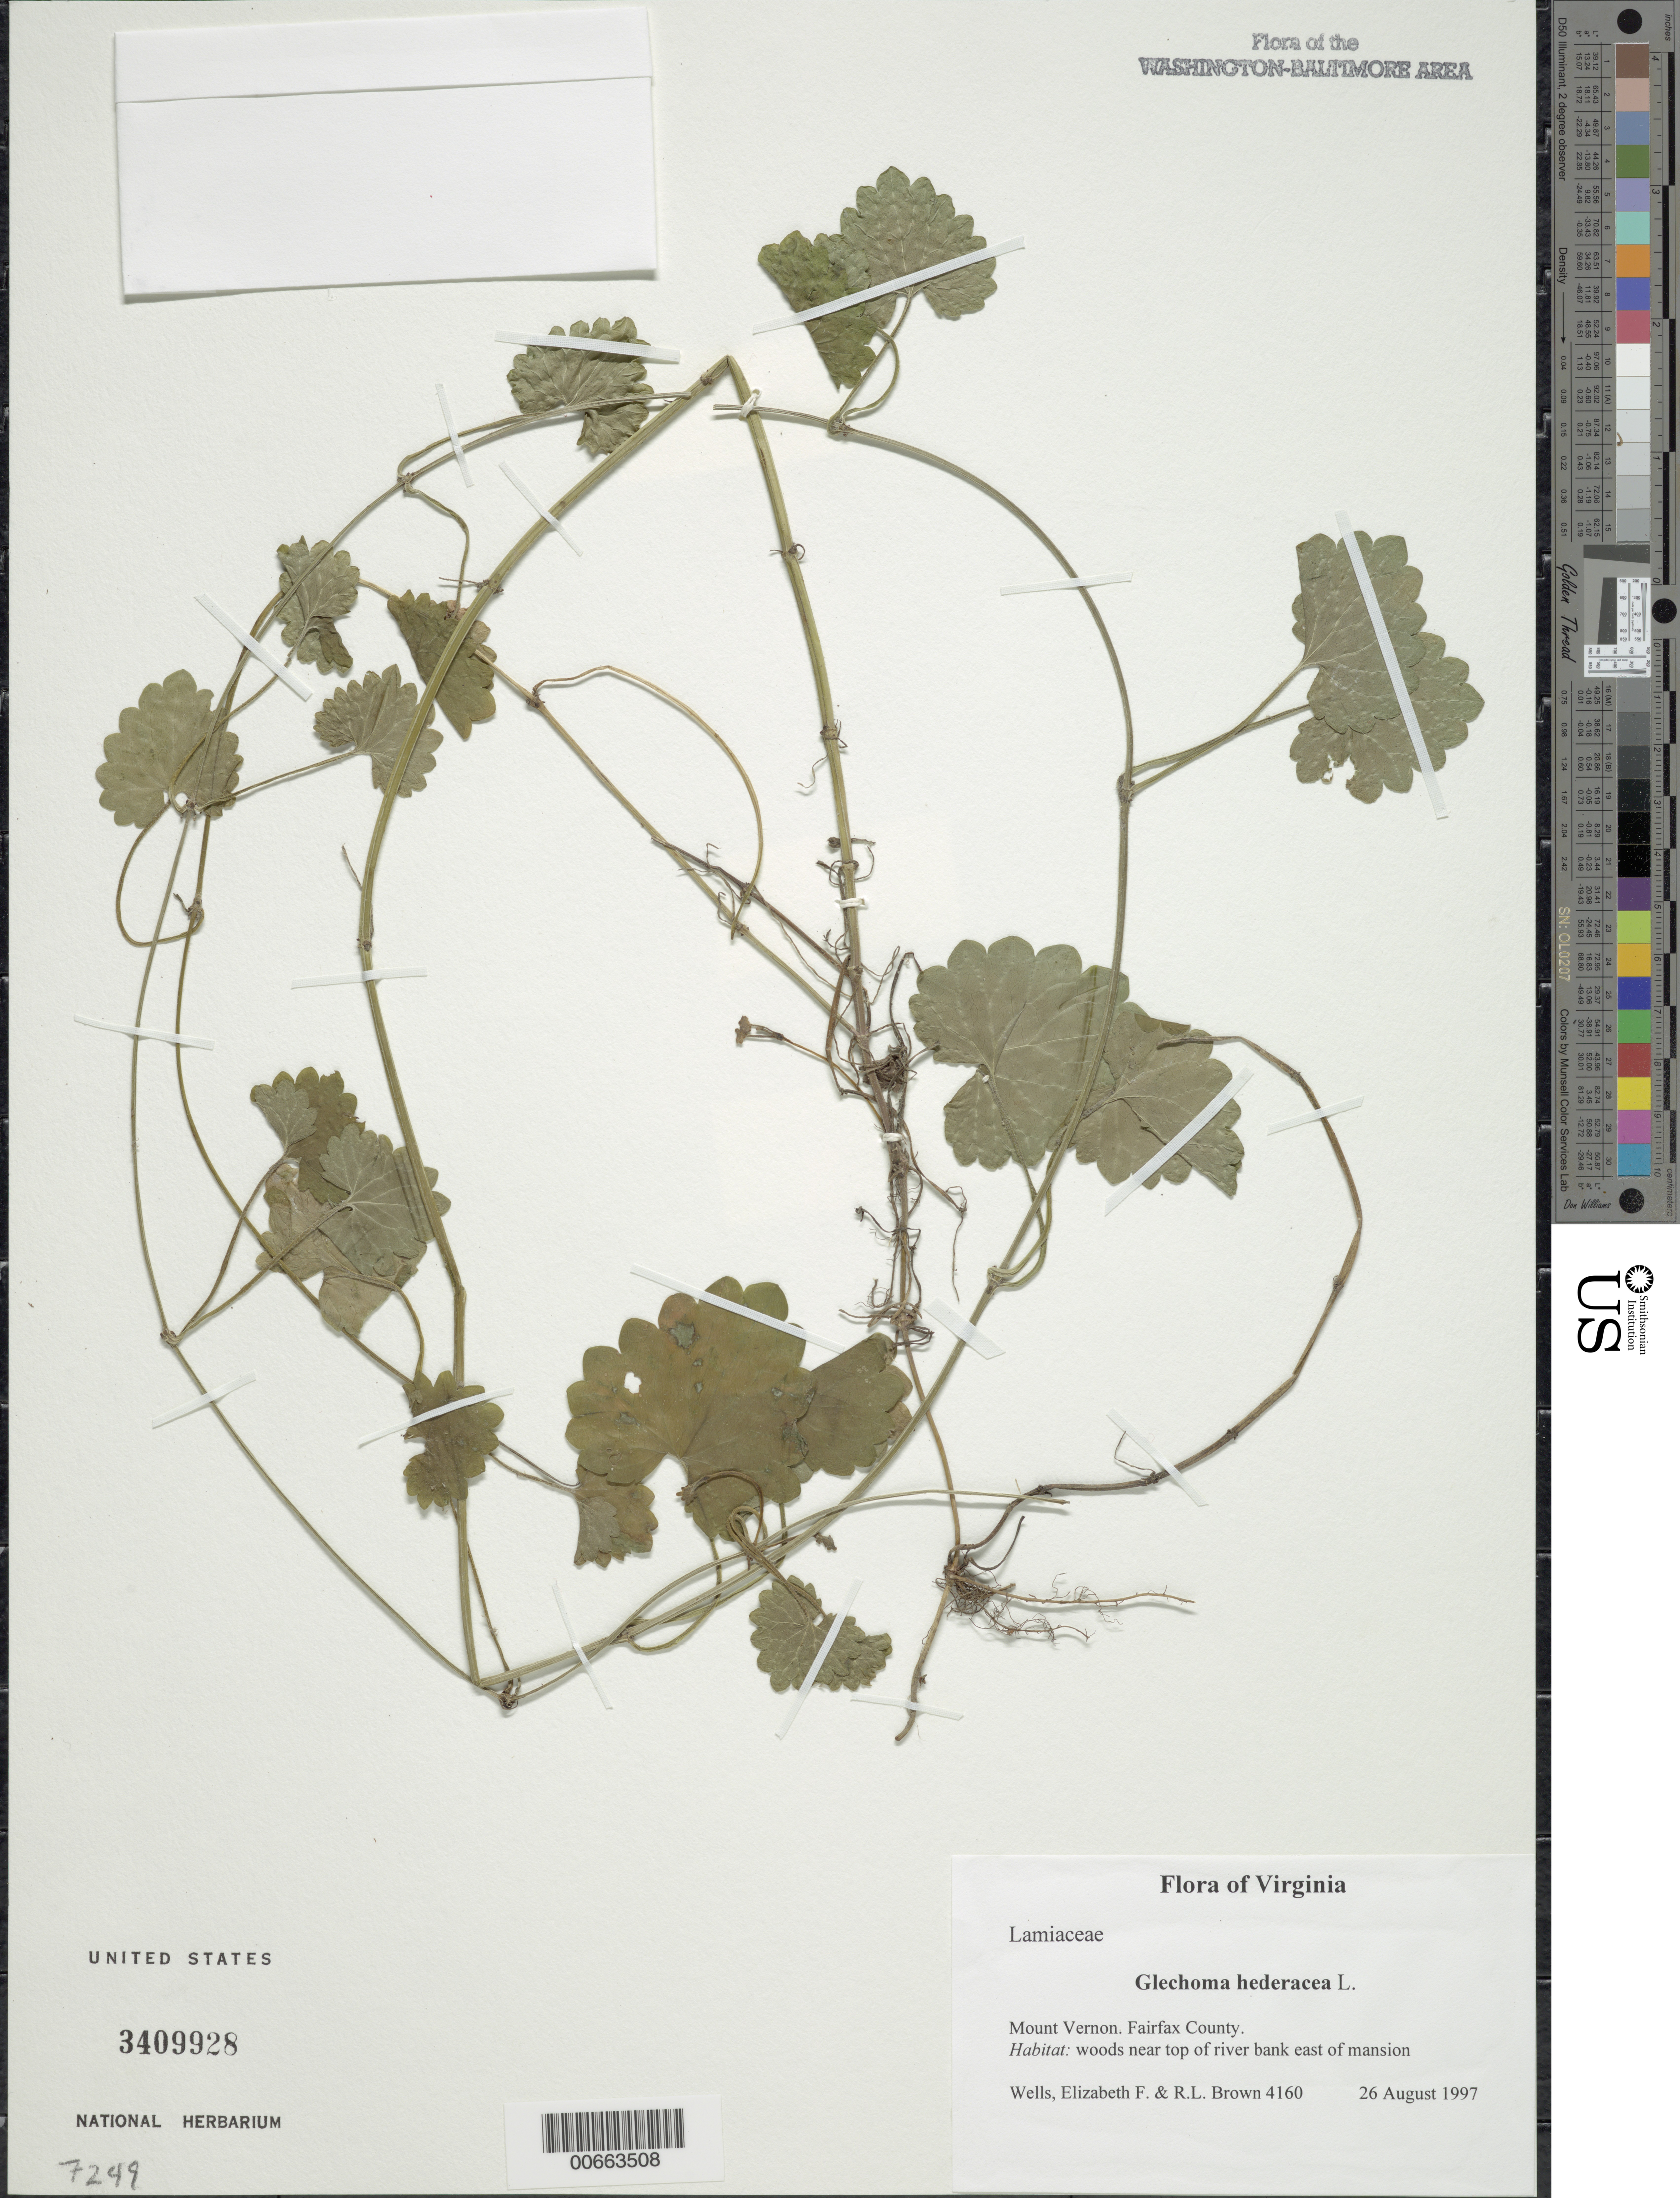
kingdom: Plantae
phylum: Tracheophyta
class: Magnoliopsida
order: Lamiales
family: Lamiaceae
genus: Glechoma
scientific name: Glechoma hederacea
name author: L.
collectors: E. F. Wells & R. L. Brown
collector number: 4160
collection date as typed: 26 Aug 1997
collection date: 1997-08-26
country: United States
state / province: Virginia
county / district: Fairfax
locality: Mount Vernon. East of mansion.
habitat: Woods near top of river bank.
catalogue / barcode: US 3409928